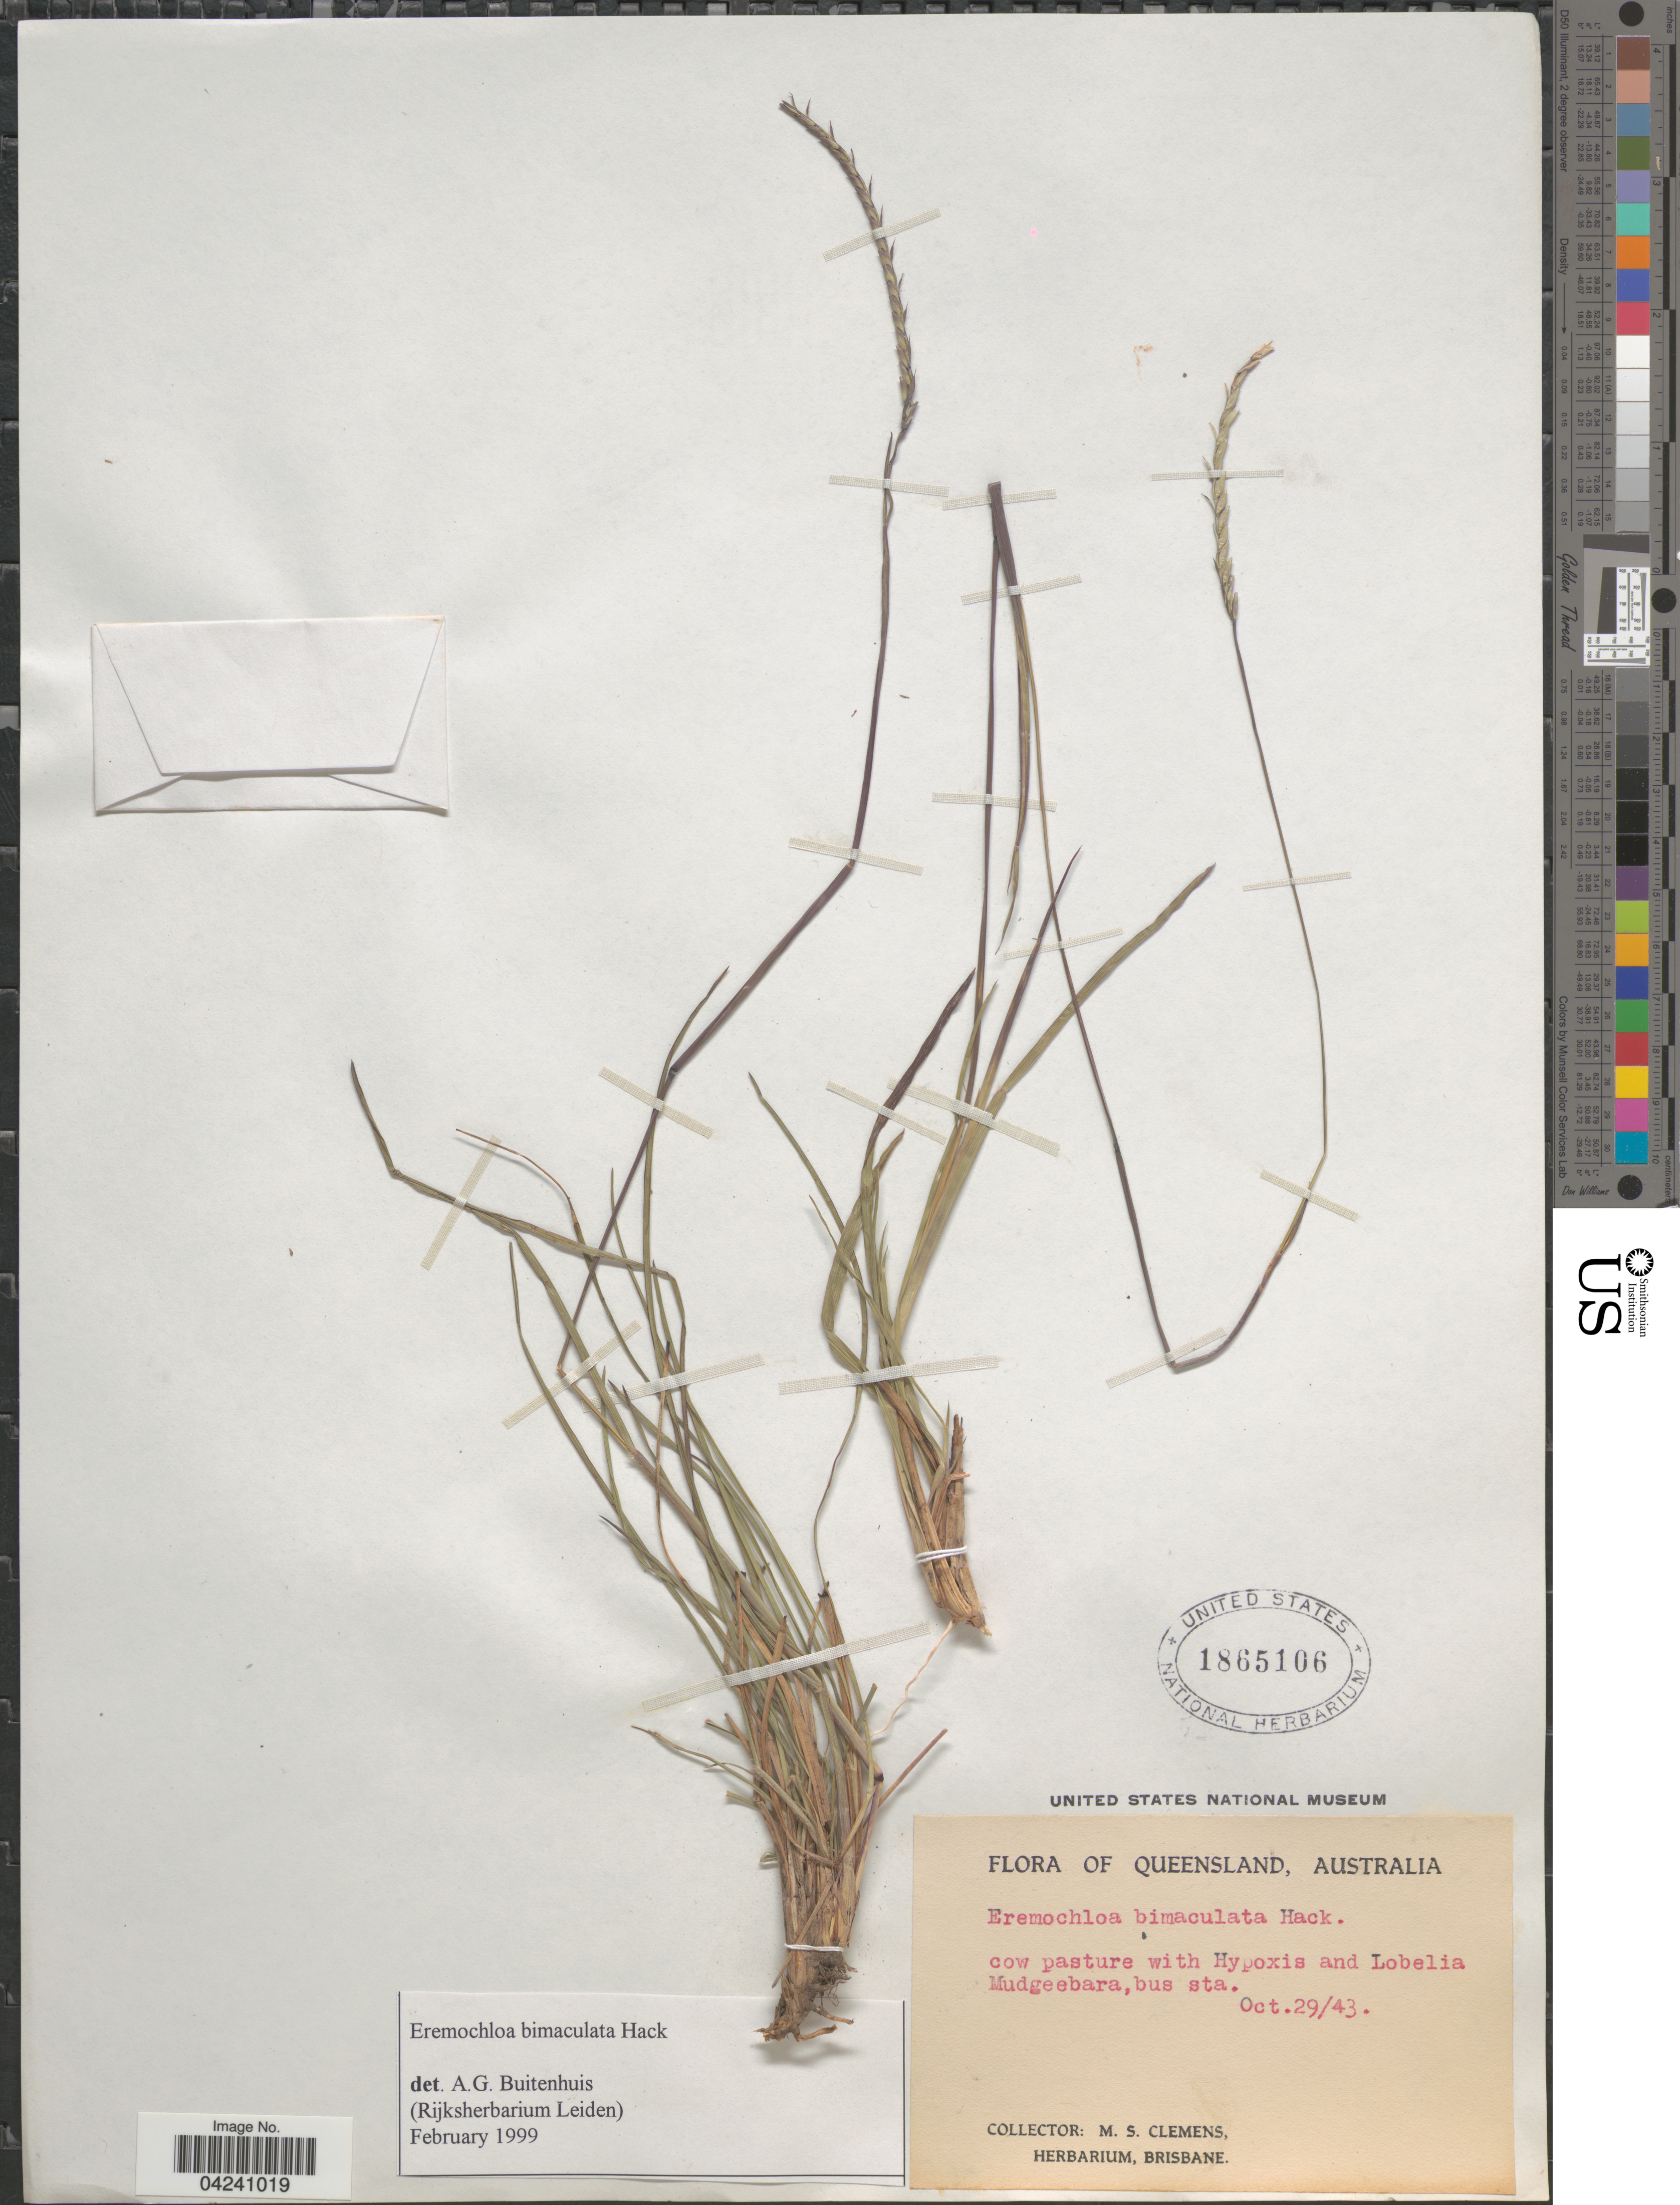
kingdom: Plantae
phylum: Tracheophyta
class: Liliopsida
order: Poales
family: Poaceae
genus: Eremochloa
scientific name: Eremochloa bimaculata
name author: Hack.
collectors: M. S. Clemens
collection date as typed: Transcribed d/m/y: 29/10/43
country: Australia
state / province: Queensland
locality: Cow pasture Mudgeebara, bus sta.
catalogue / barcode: US 1865106